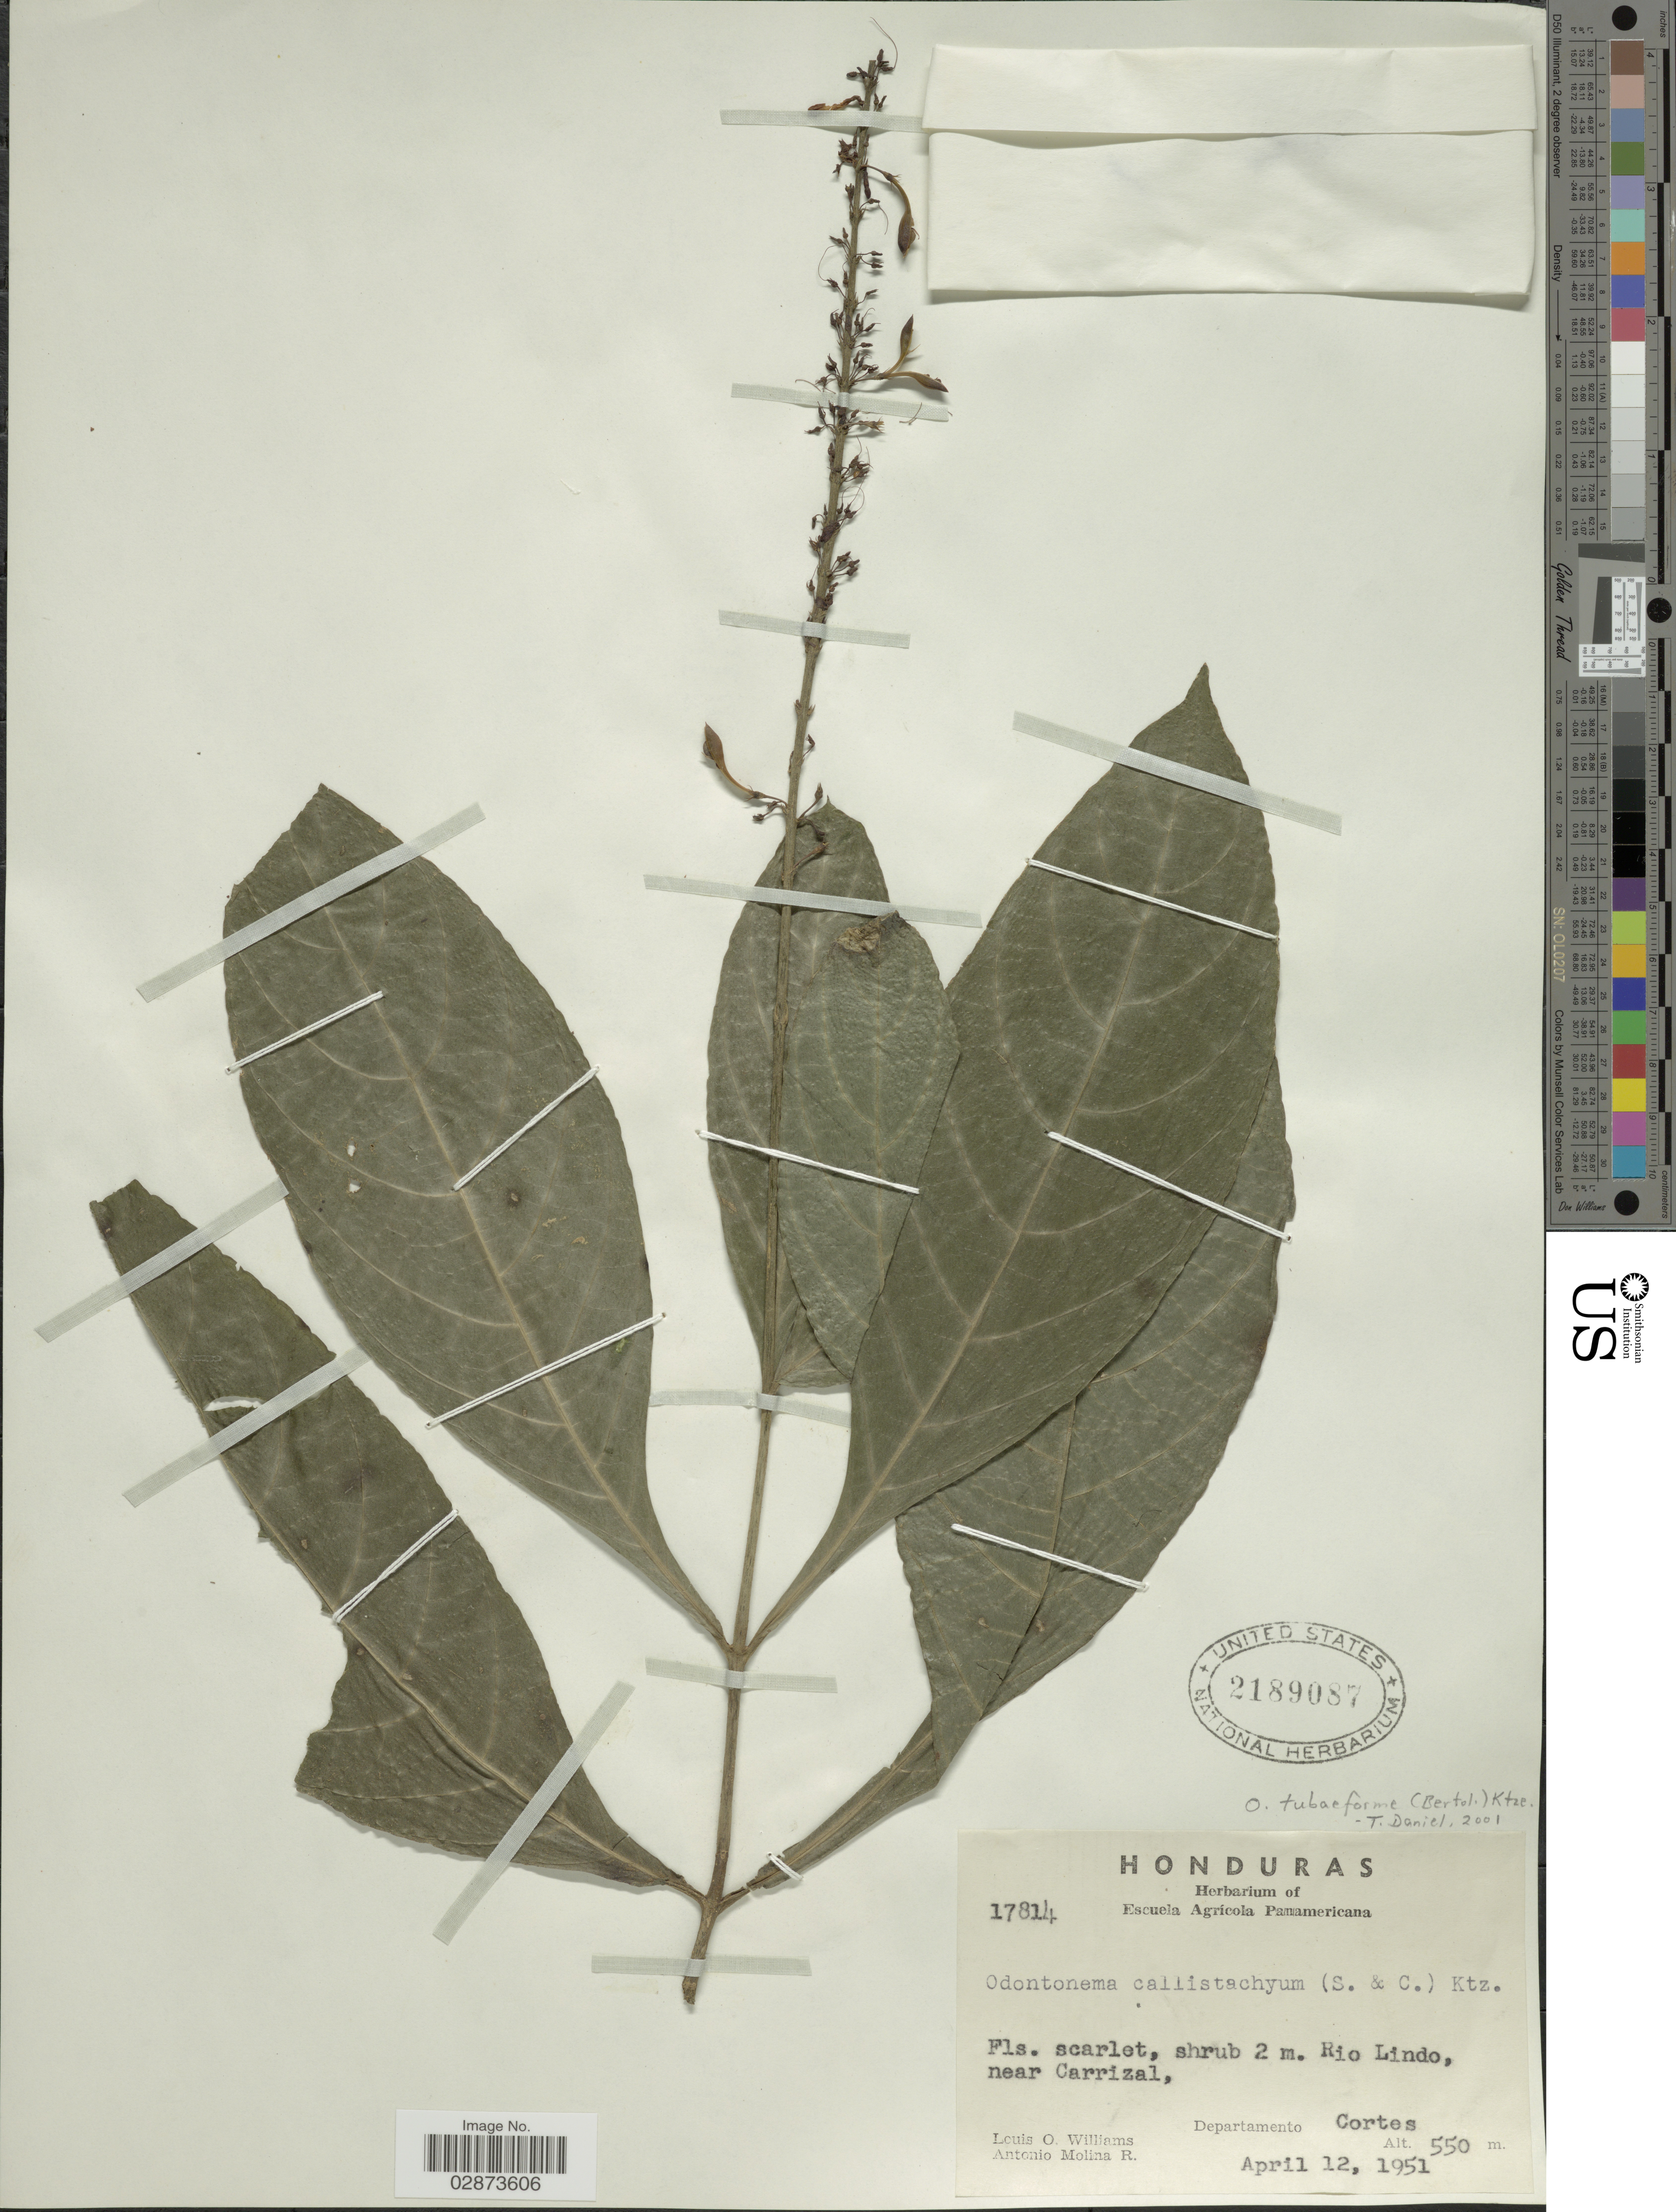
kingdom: Plantae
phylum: Tracheophyta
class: Magnoliopsida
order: Lamiales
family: Acanthaceae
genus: Odontonema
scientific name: Odontonema tubaeforme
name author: (Bertol.) Kuntze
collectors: L. O. Williams & A. Molina R.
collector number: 17814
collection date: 1951-04-12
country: Honduras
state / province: Cortés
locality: Rio Lindo, near Carrizal, Departamento Cortes.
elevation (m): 550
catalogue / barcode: US 2189087